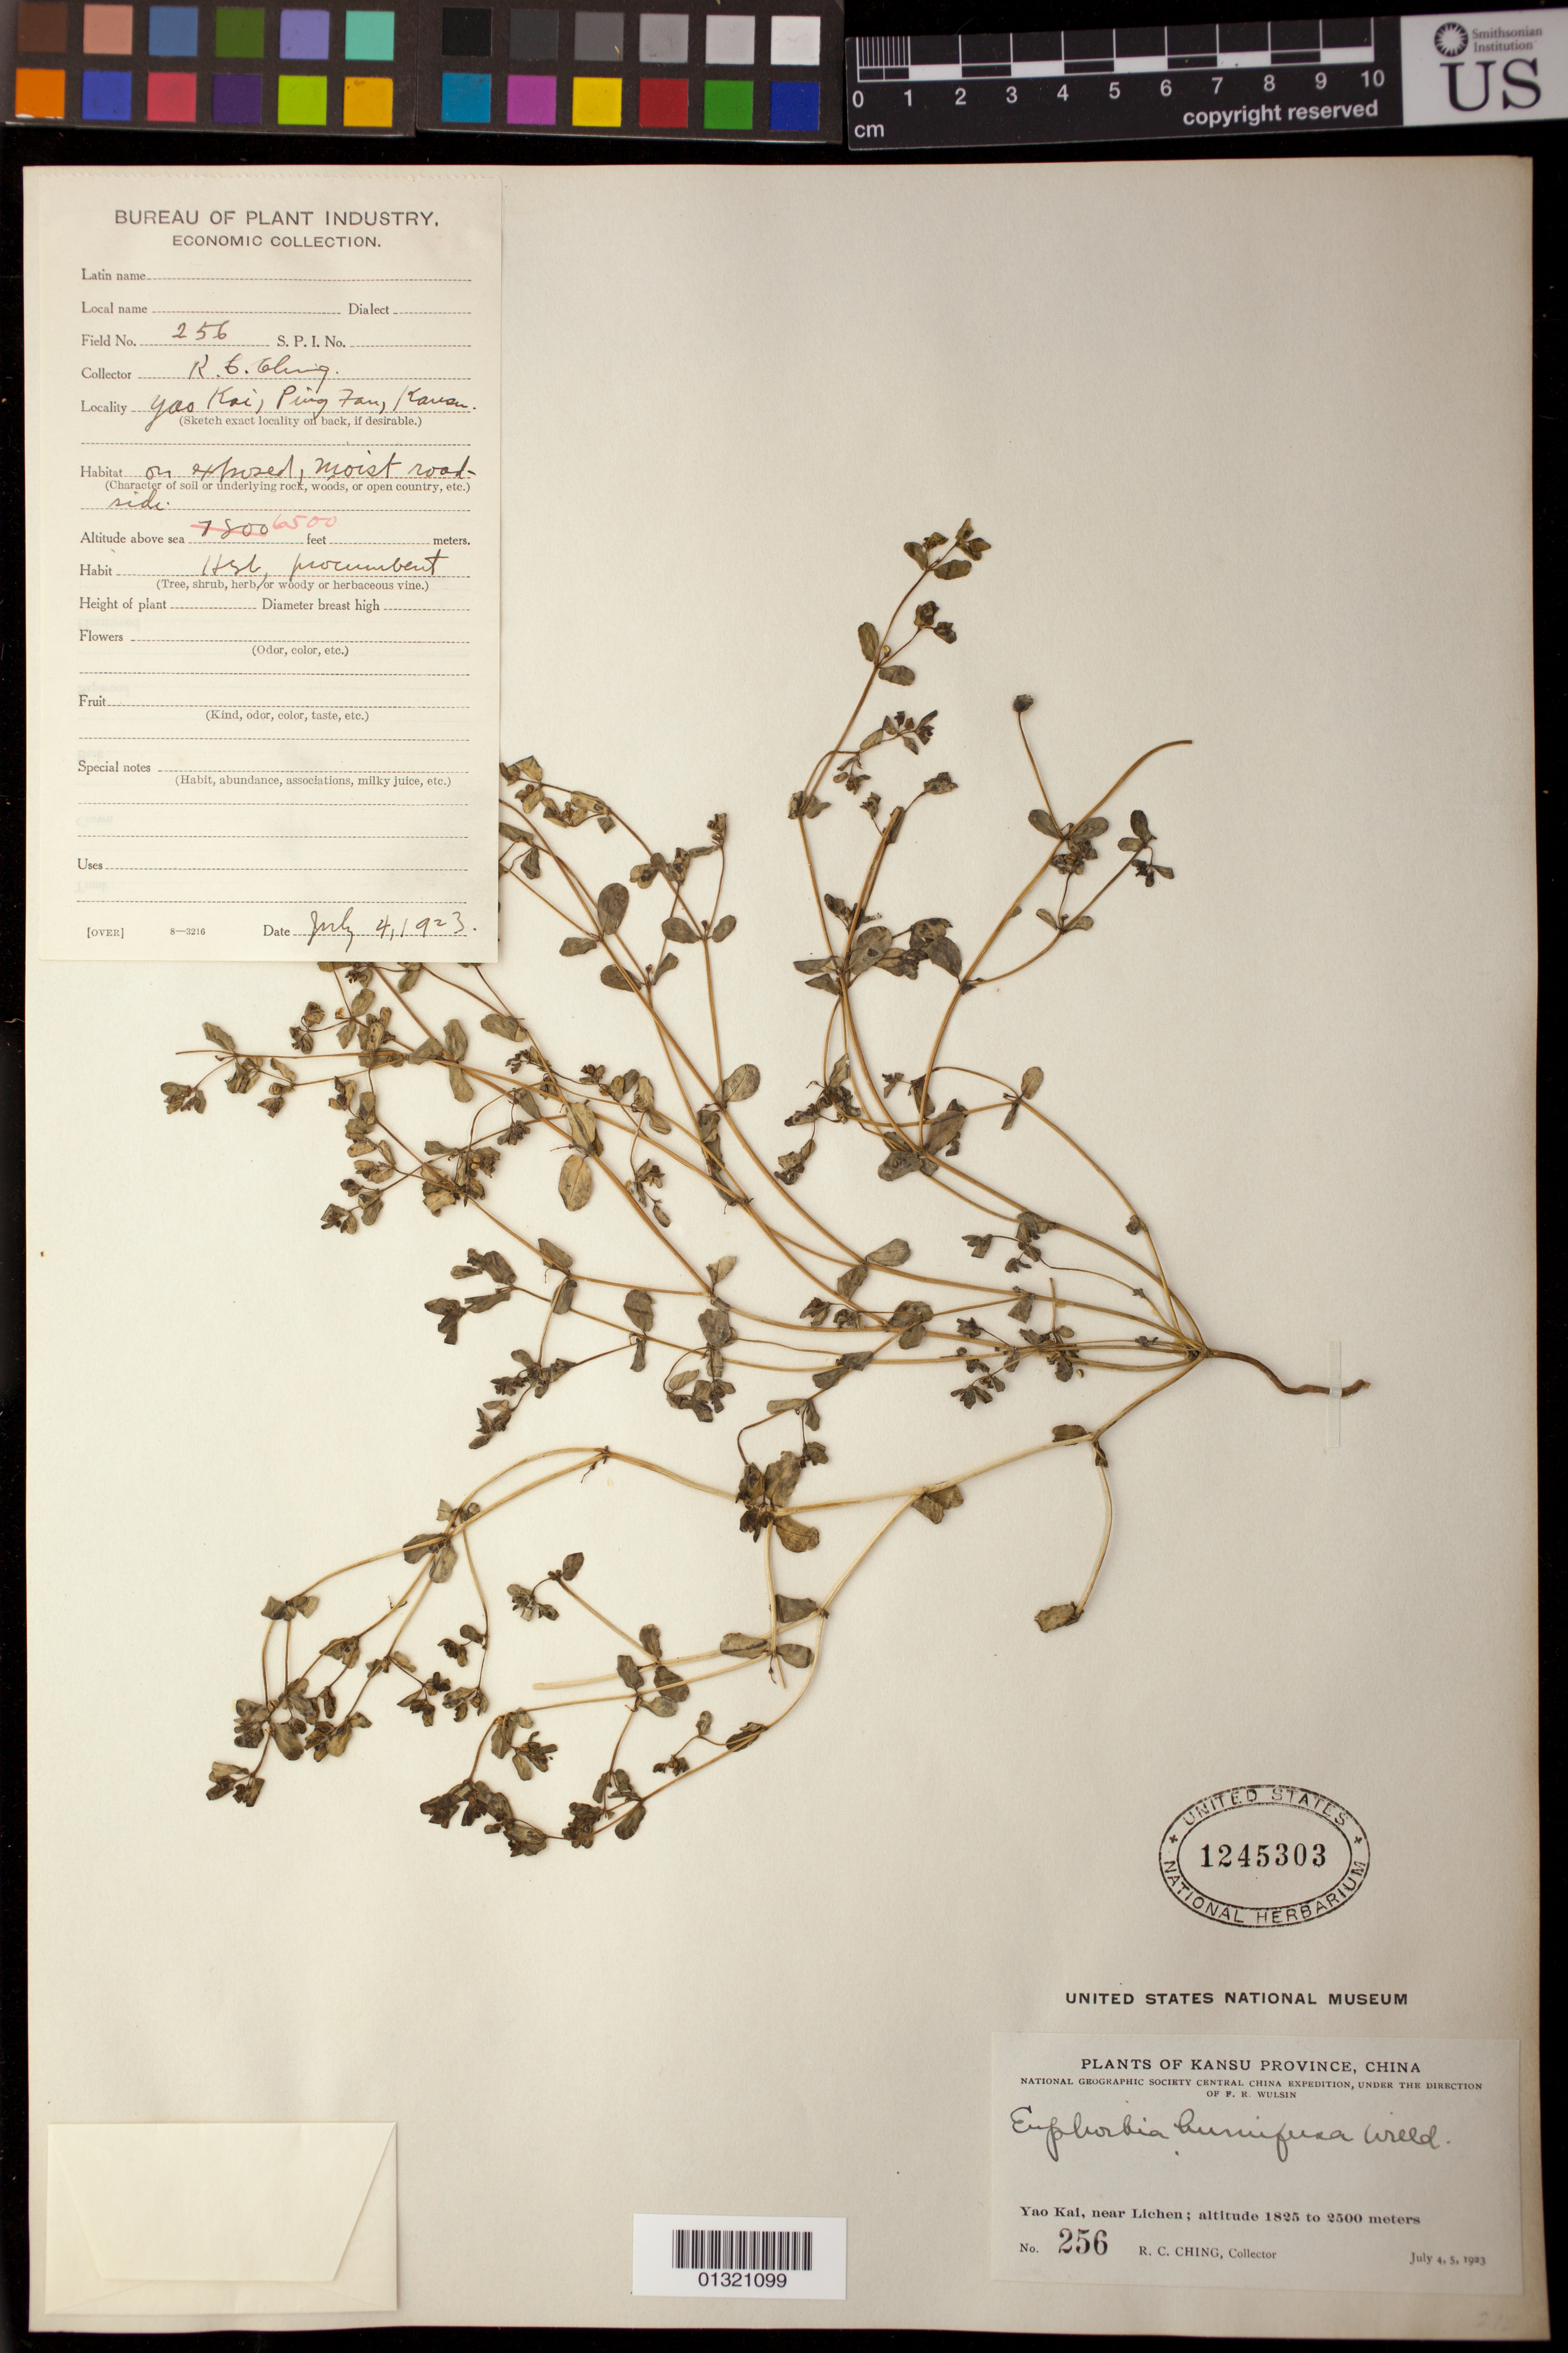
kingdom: Plantae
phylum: Tracheophyta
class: Magnoliopsida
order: Malpighiales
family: Euphorbiaceae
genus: Euphorbia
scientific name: Euphorbia humifusa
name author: Willd. ex Schlecht.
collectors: R. C. Ching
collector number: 256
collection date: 1923-07-04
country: China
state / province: Gansu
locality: Yao Kai, near Lichen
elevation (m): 1981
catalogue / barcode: US 1245303